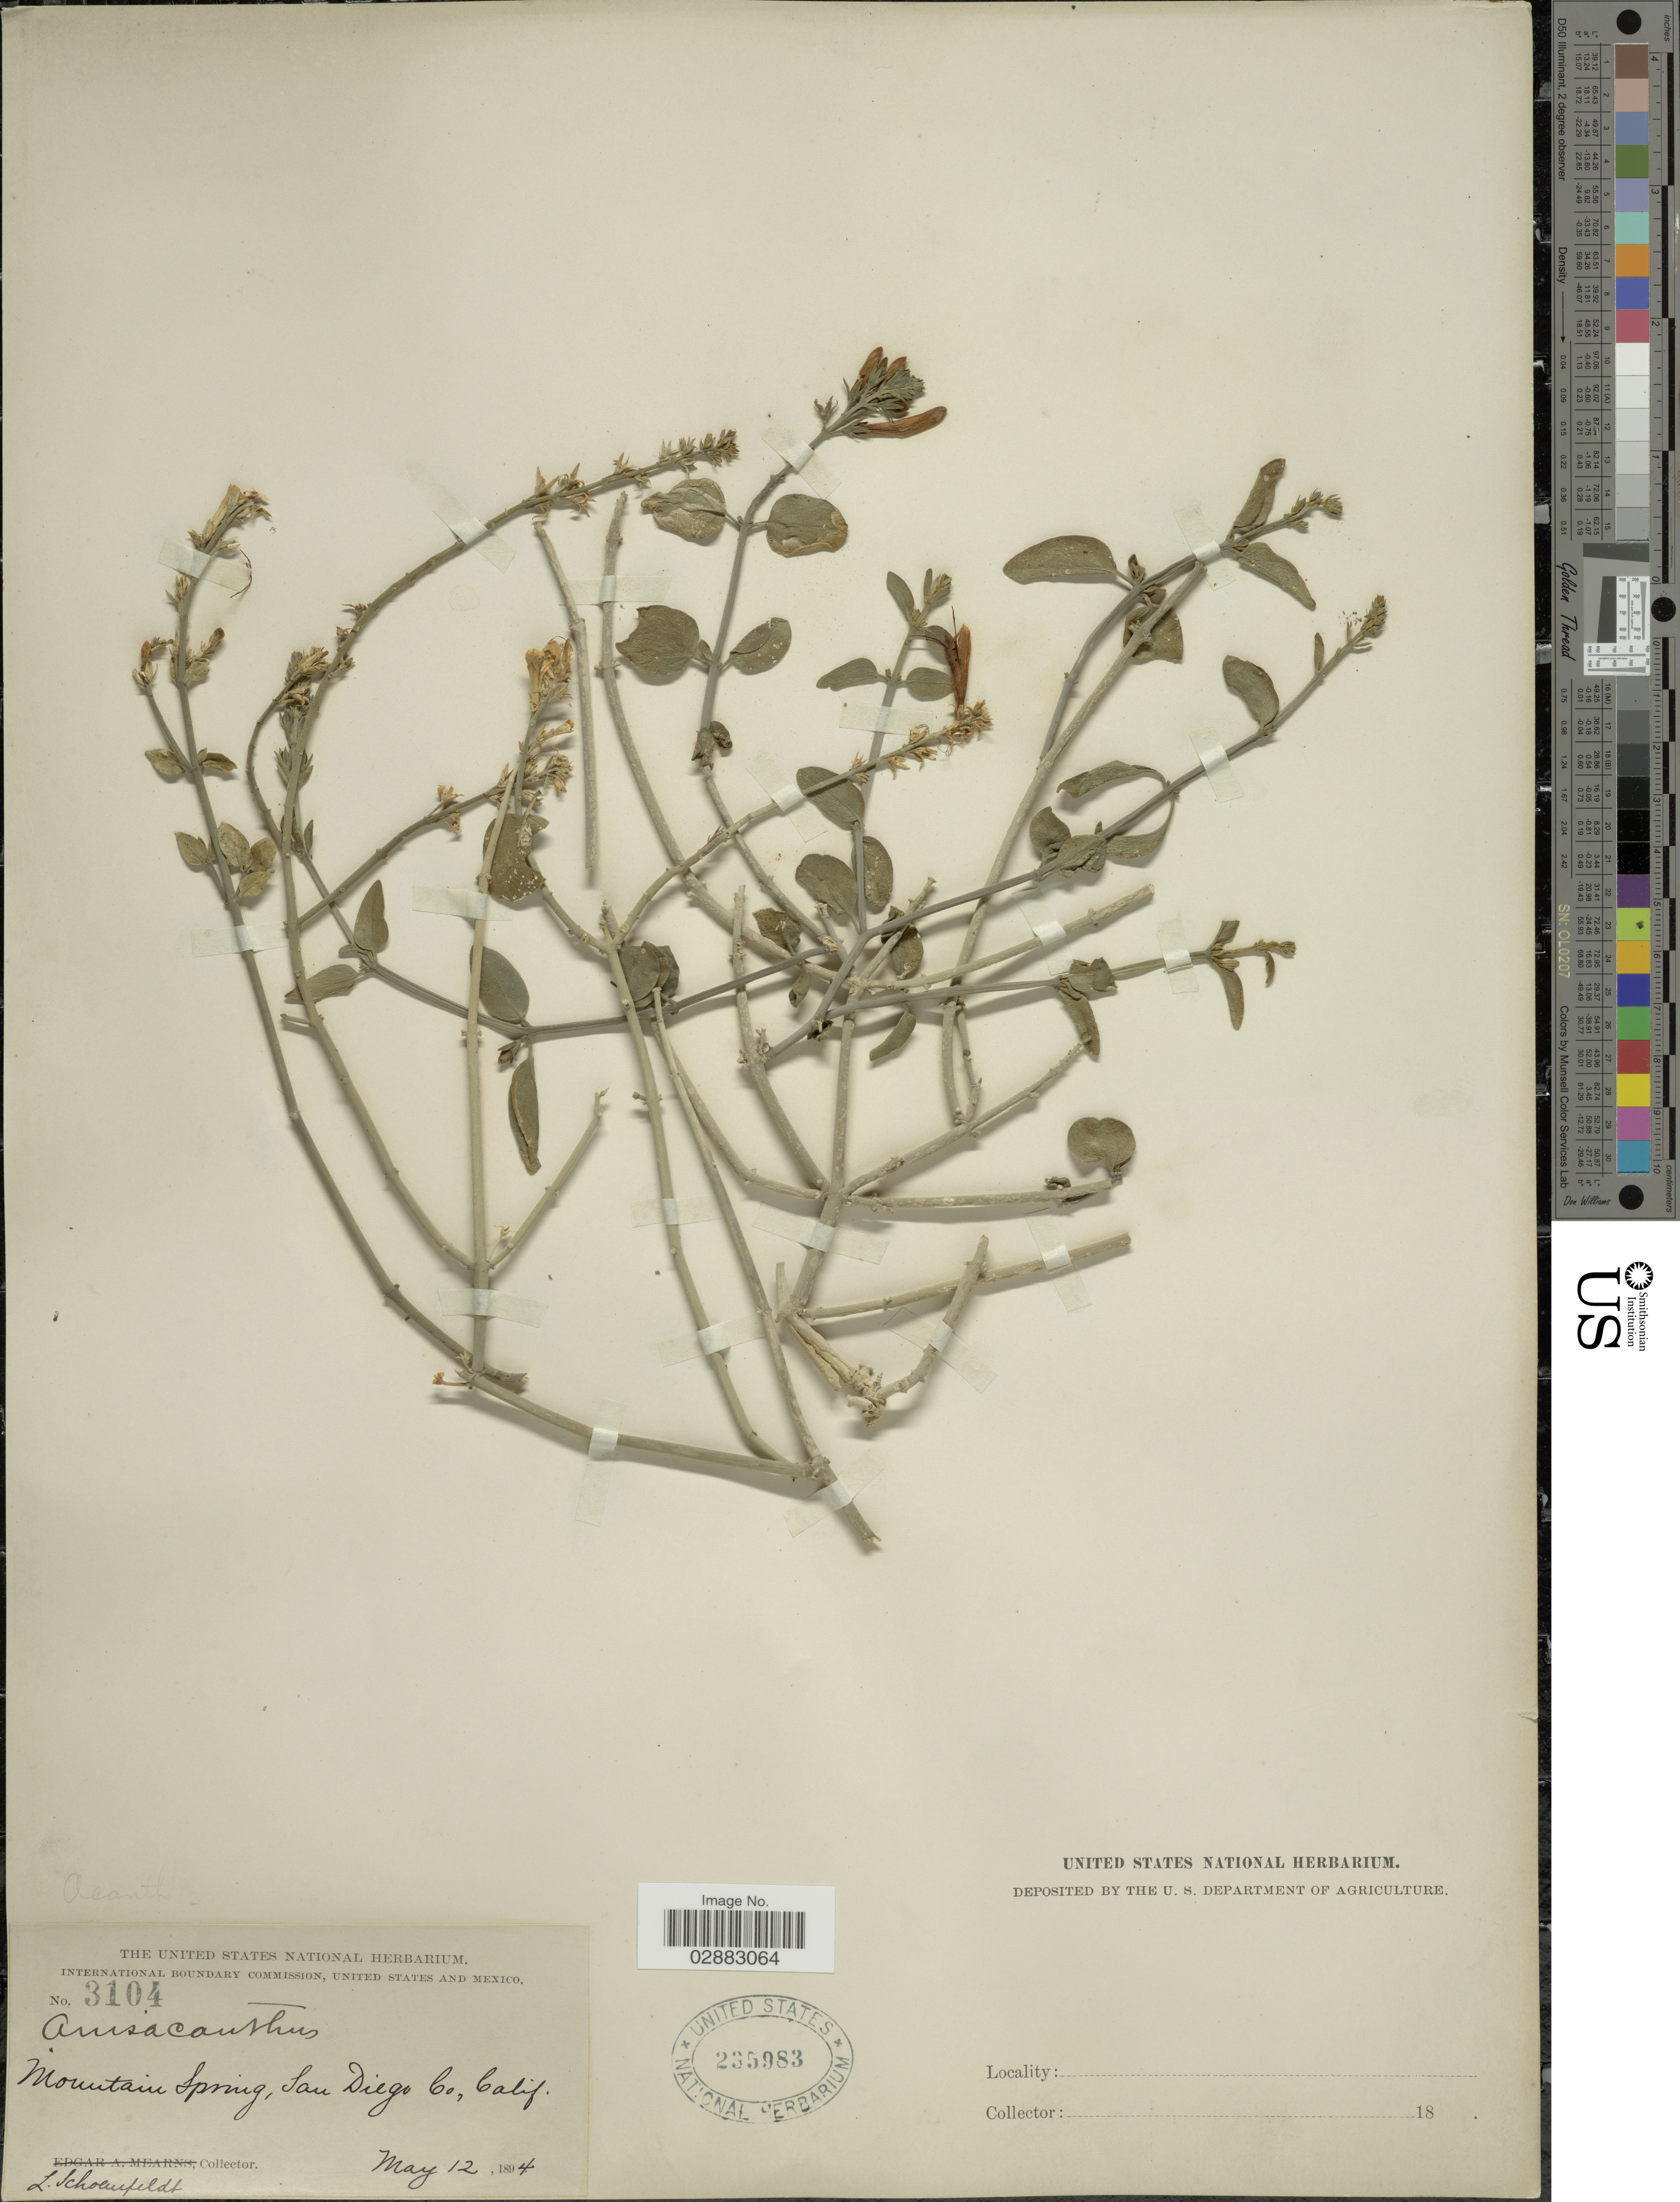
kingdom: Plantae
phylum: Tracheophyta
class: Magnoliopsida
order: Lamiales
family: Acanthaceae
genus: Beloperone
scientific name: Beloperone californica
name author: Benth.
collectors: L. Schoenfeldt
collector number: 3104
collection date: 1894-05-12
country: United States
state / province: California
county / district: San Diego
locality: Mountain Spring, San Diego Co.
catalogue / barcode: US 235983